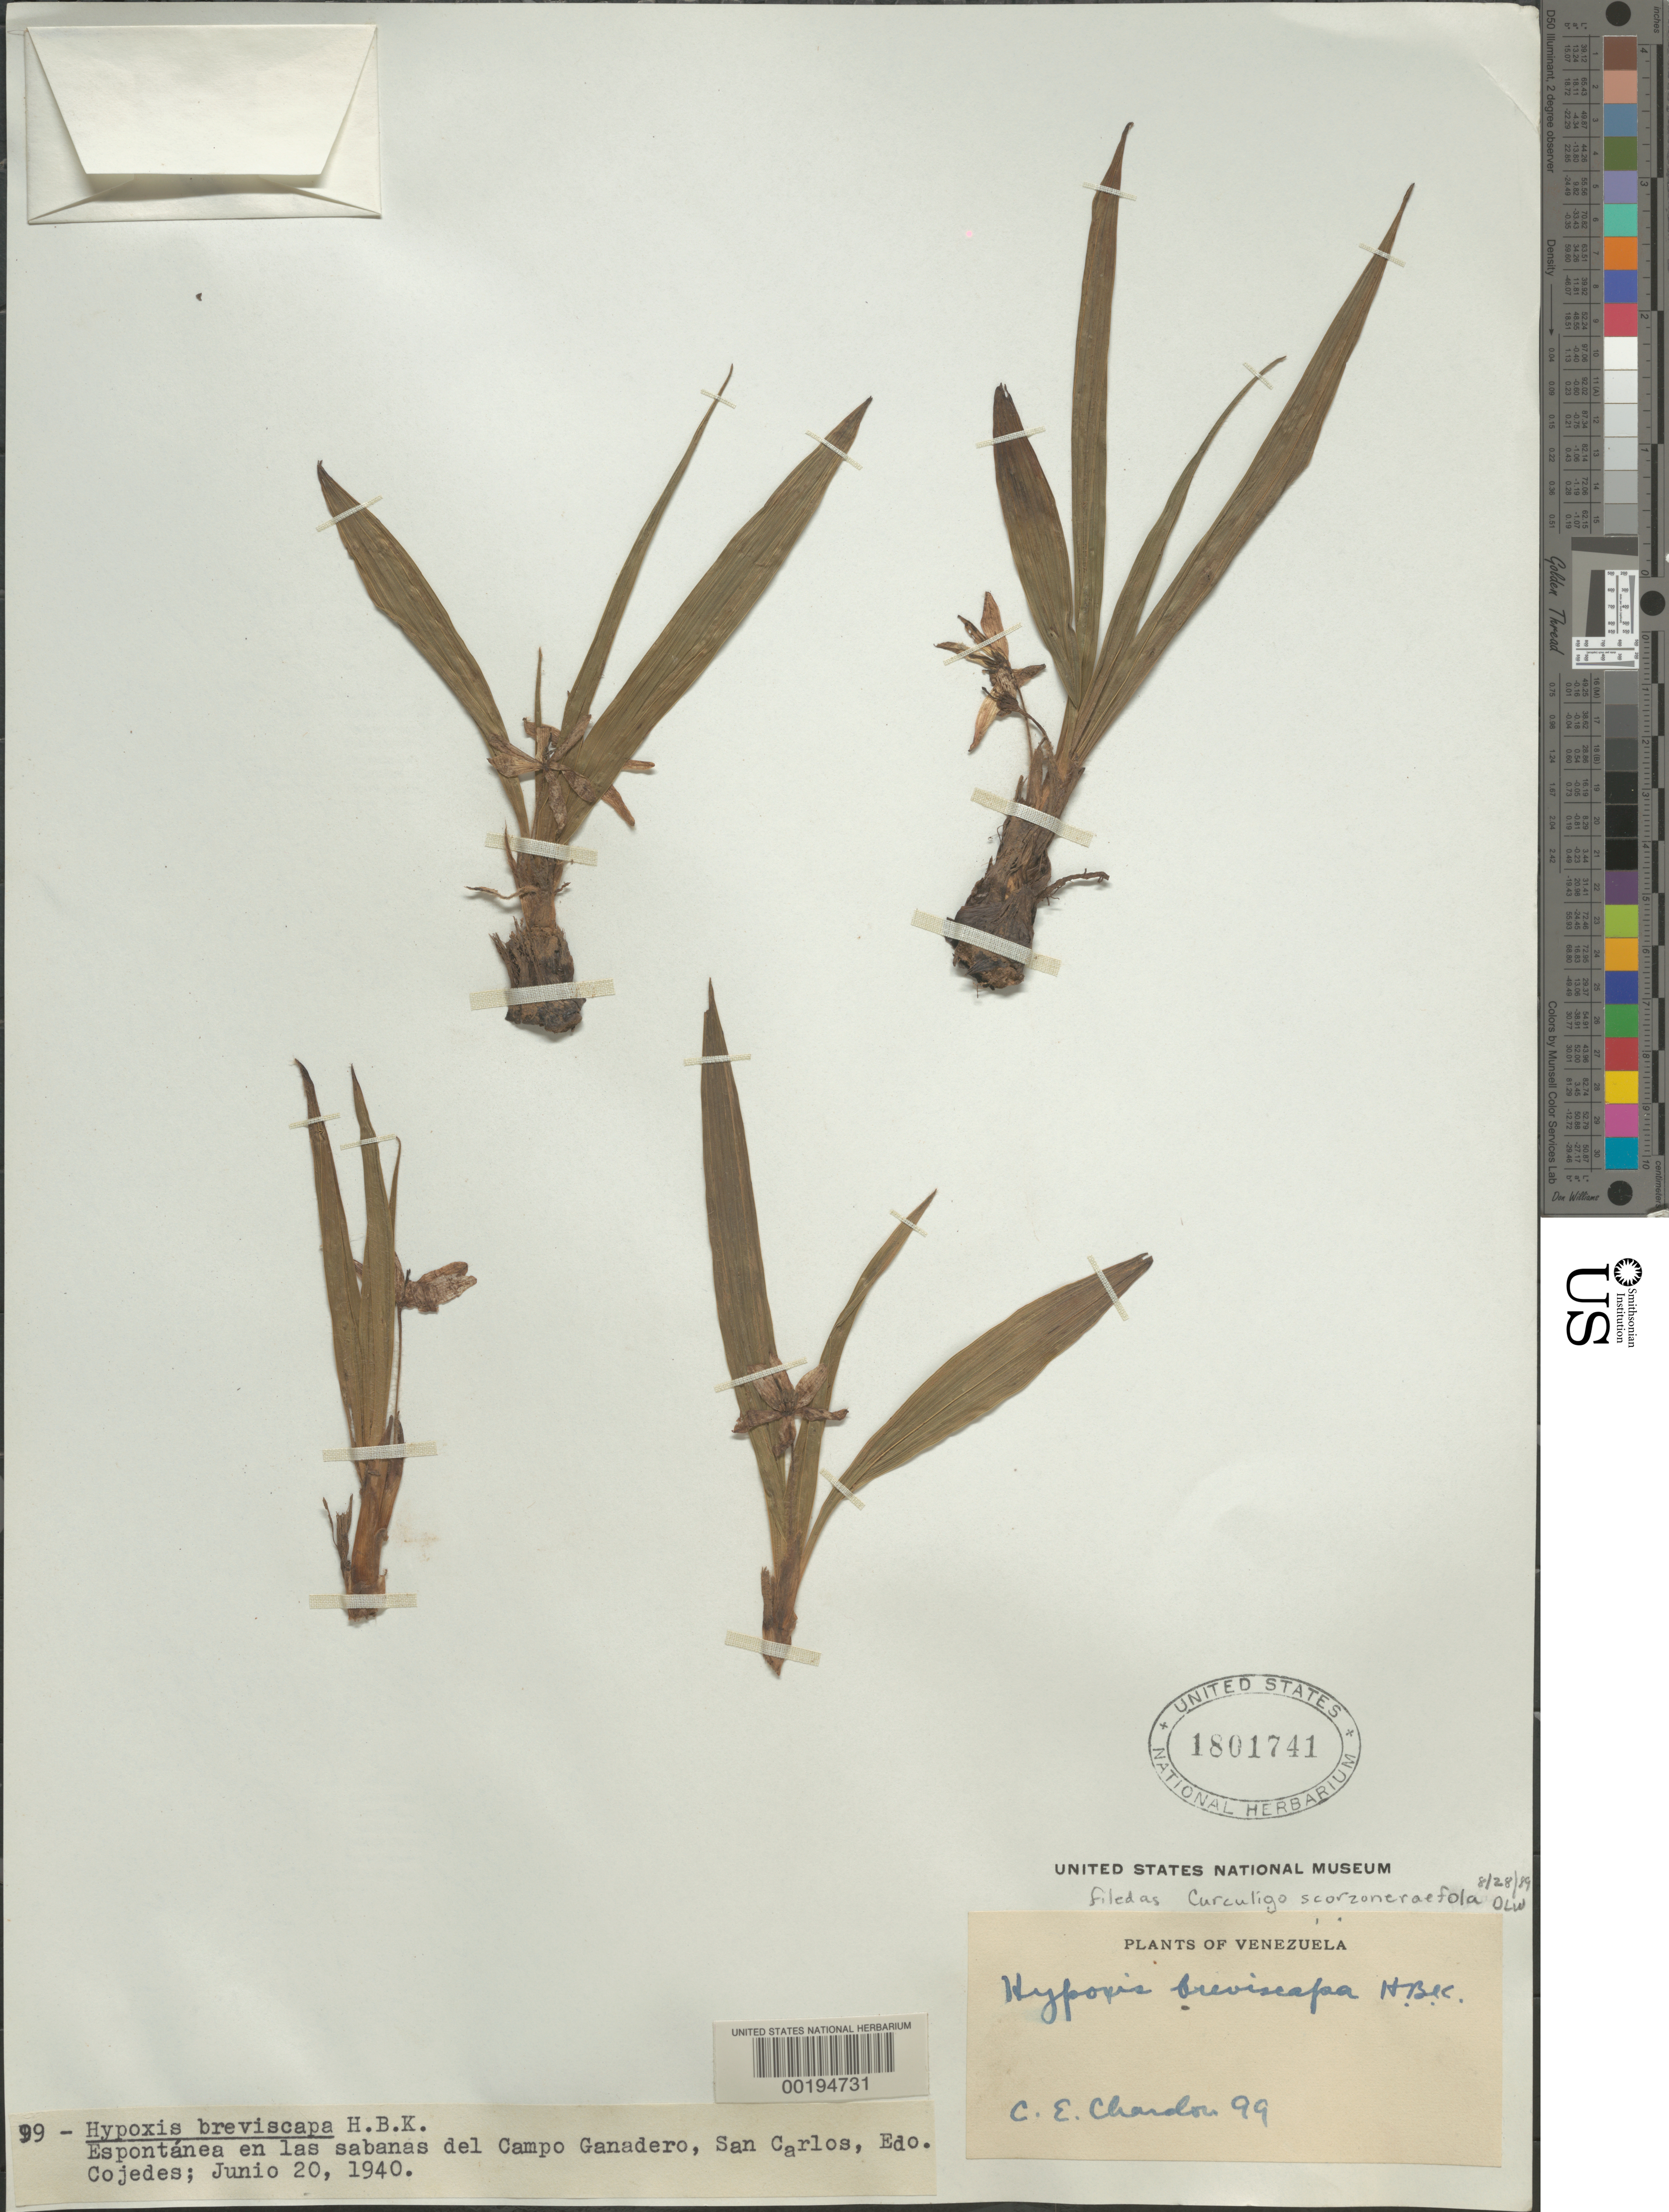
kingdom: Plantae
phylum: Tracheophyta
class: Liliopsida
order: Asparagales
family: Hypoxidaceae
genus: Curculigo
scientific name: Curculigo scorzonerifolia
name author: (Lam.) Baker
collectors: C. E. Chardón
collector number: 99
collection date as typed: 20 Jun 1940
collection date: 1940-06-20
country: Venezuela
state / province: Cojedes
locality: Campo ganadero, san carlos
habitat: Savanna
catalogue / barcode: US 1801741